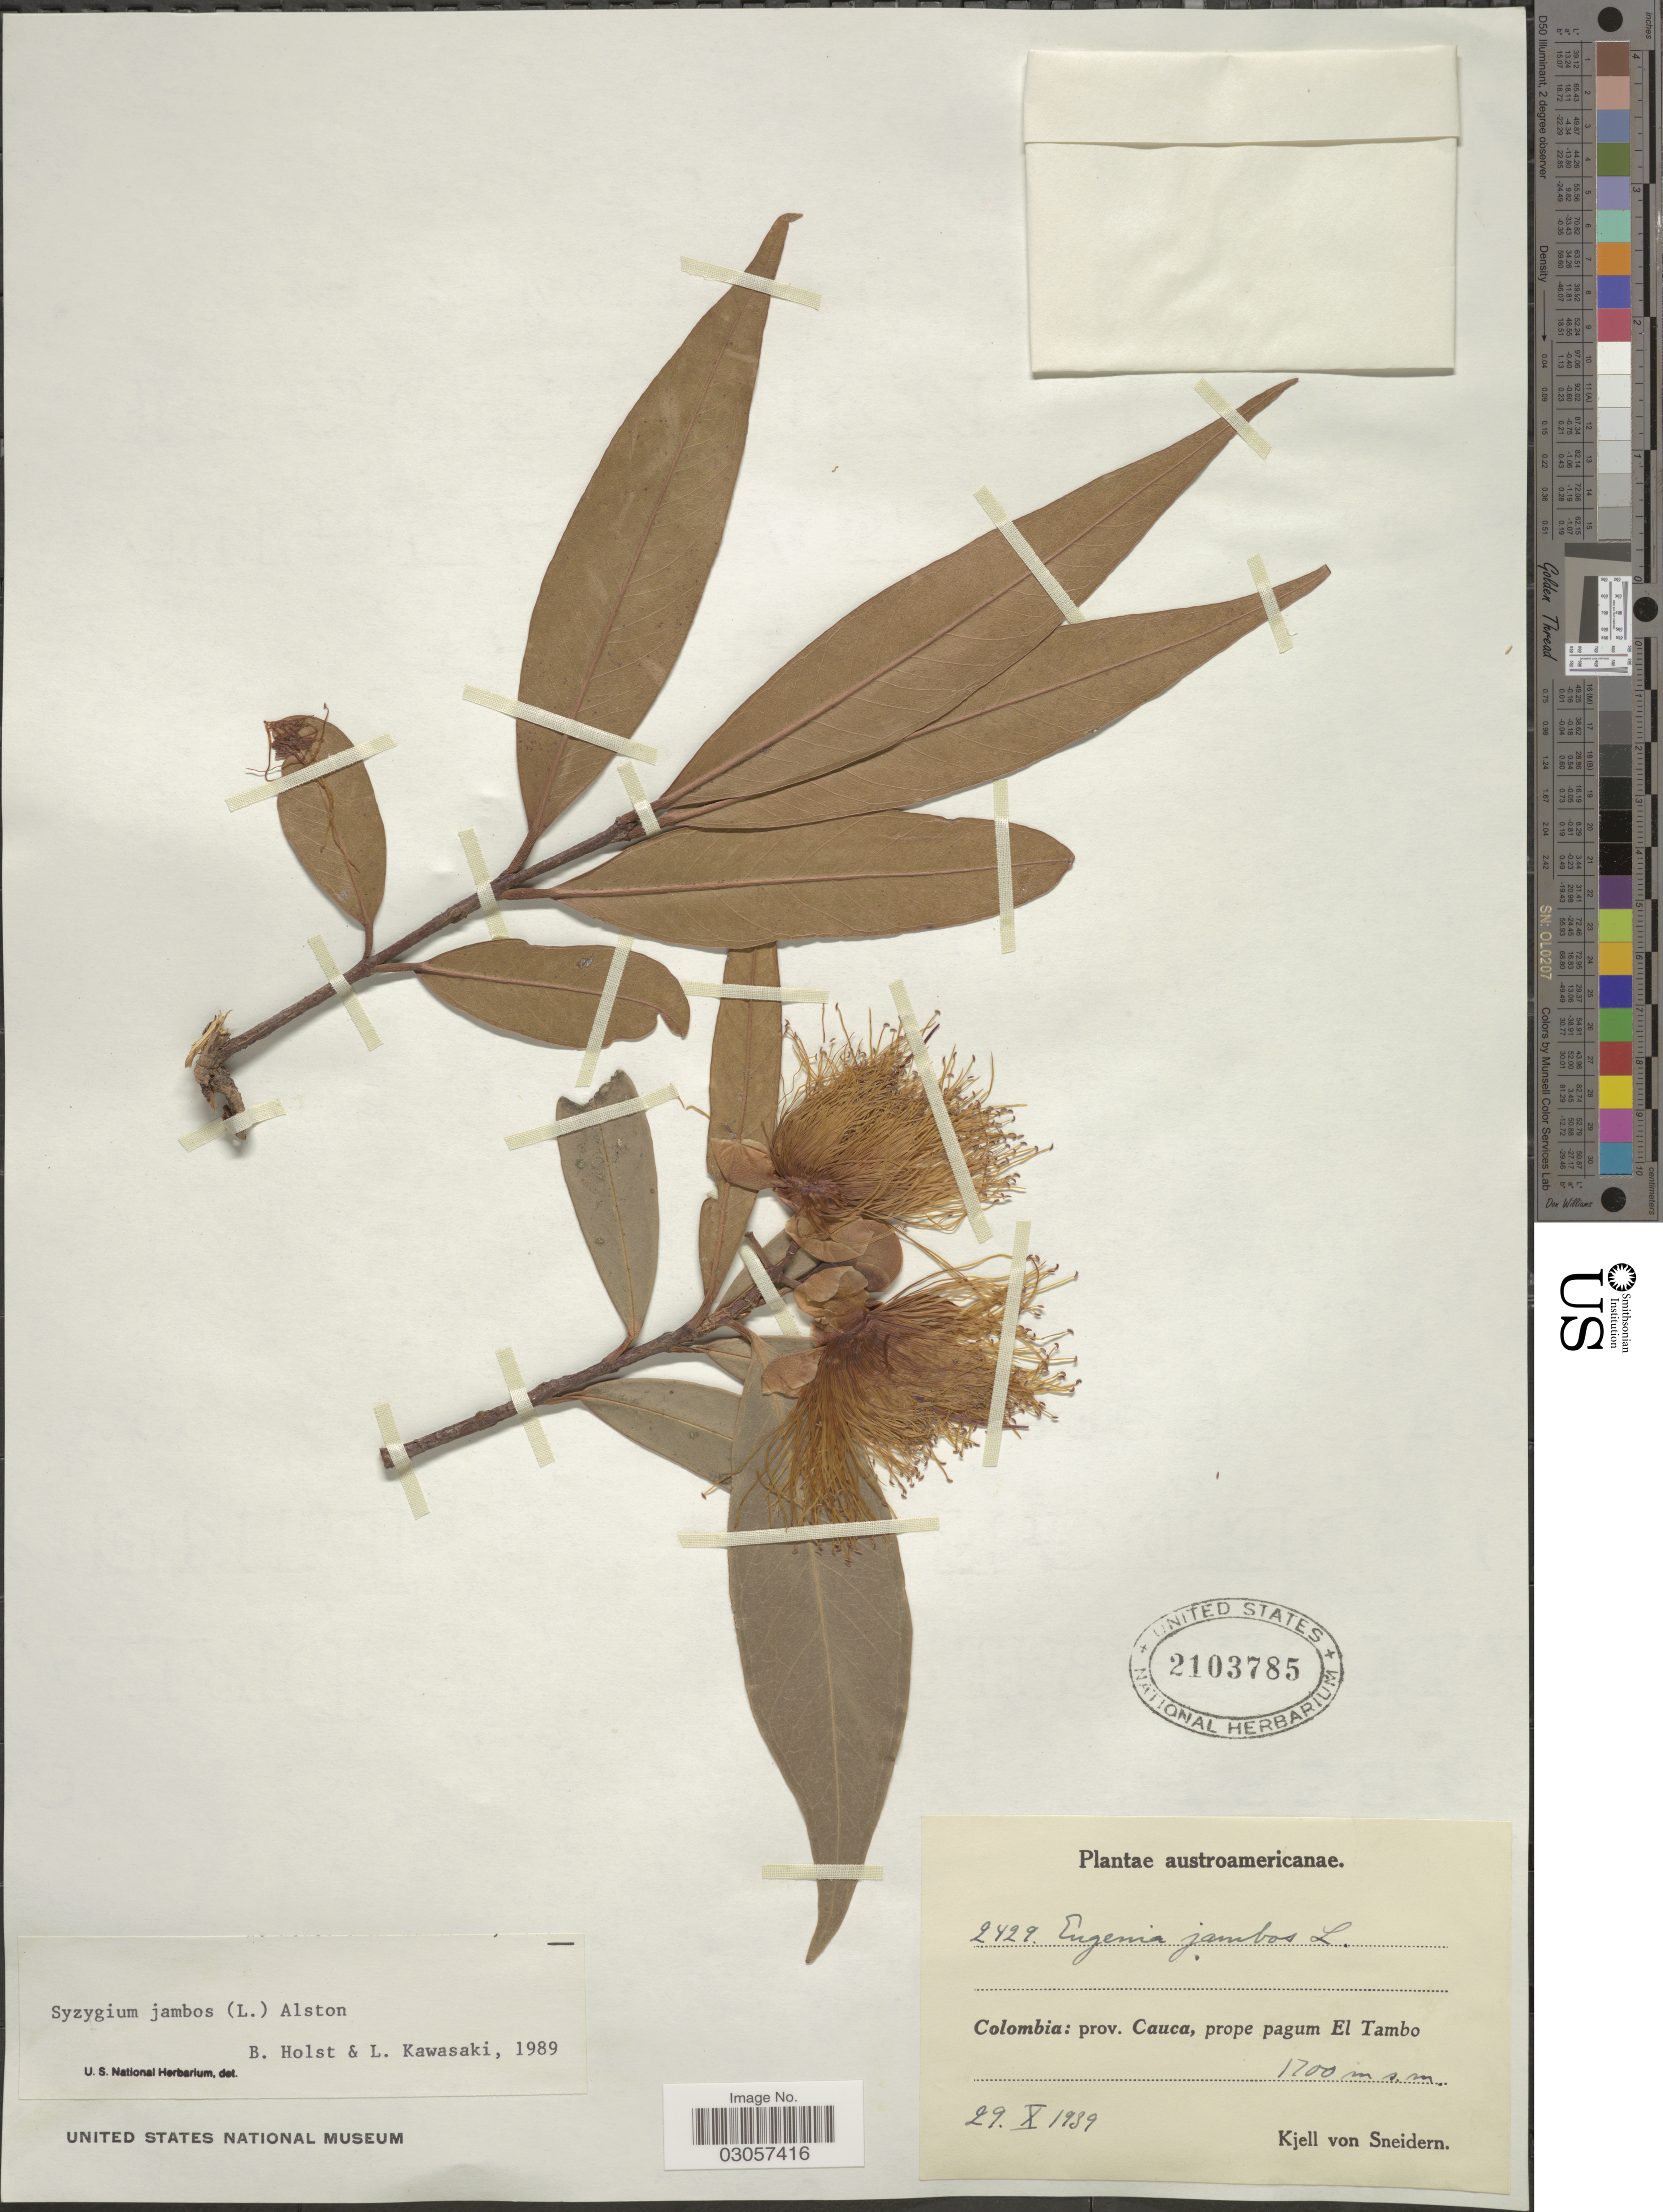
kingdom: Plantae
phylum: Tracheophyta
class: Magnoliopsida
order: Myrtales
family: Myrtaceae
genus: Syzygium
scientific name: Syzygium jambos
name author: (L.) Alston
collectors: K. von Sneidern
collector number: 2429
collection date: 1939-10-29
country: Colombia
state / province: Cauca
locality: Prov. Cauca, prope pagum El Tambo.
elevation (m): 1700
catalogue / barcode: US 2103785